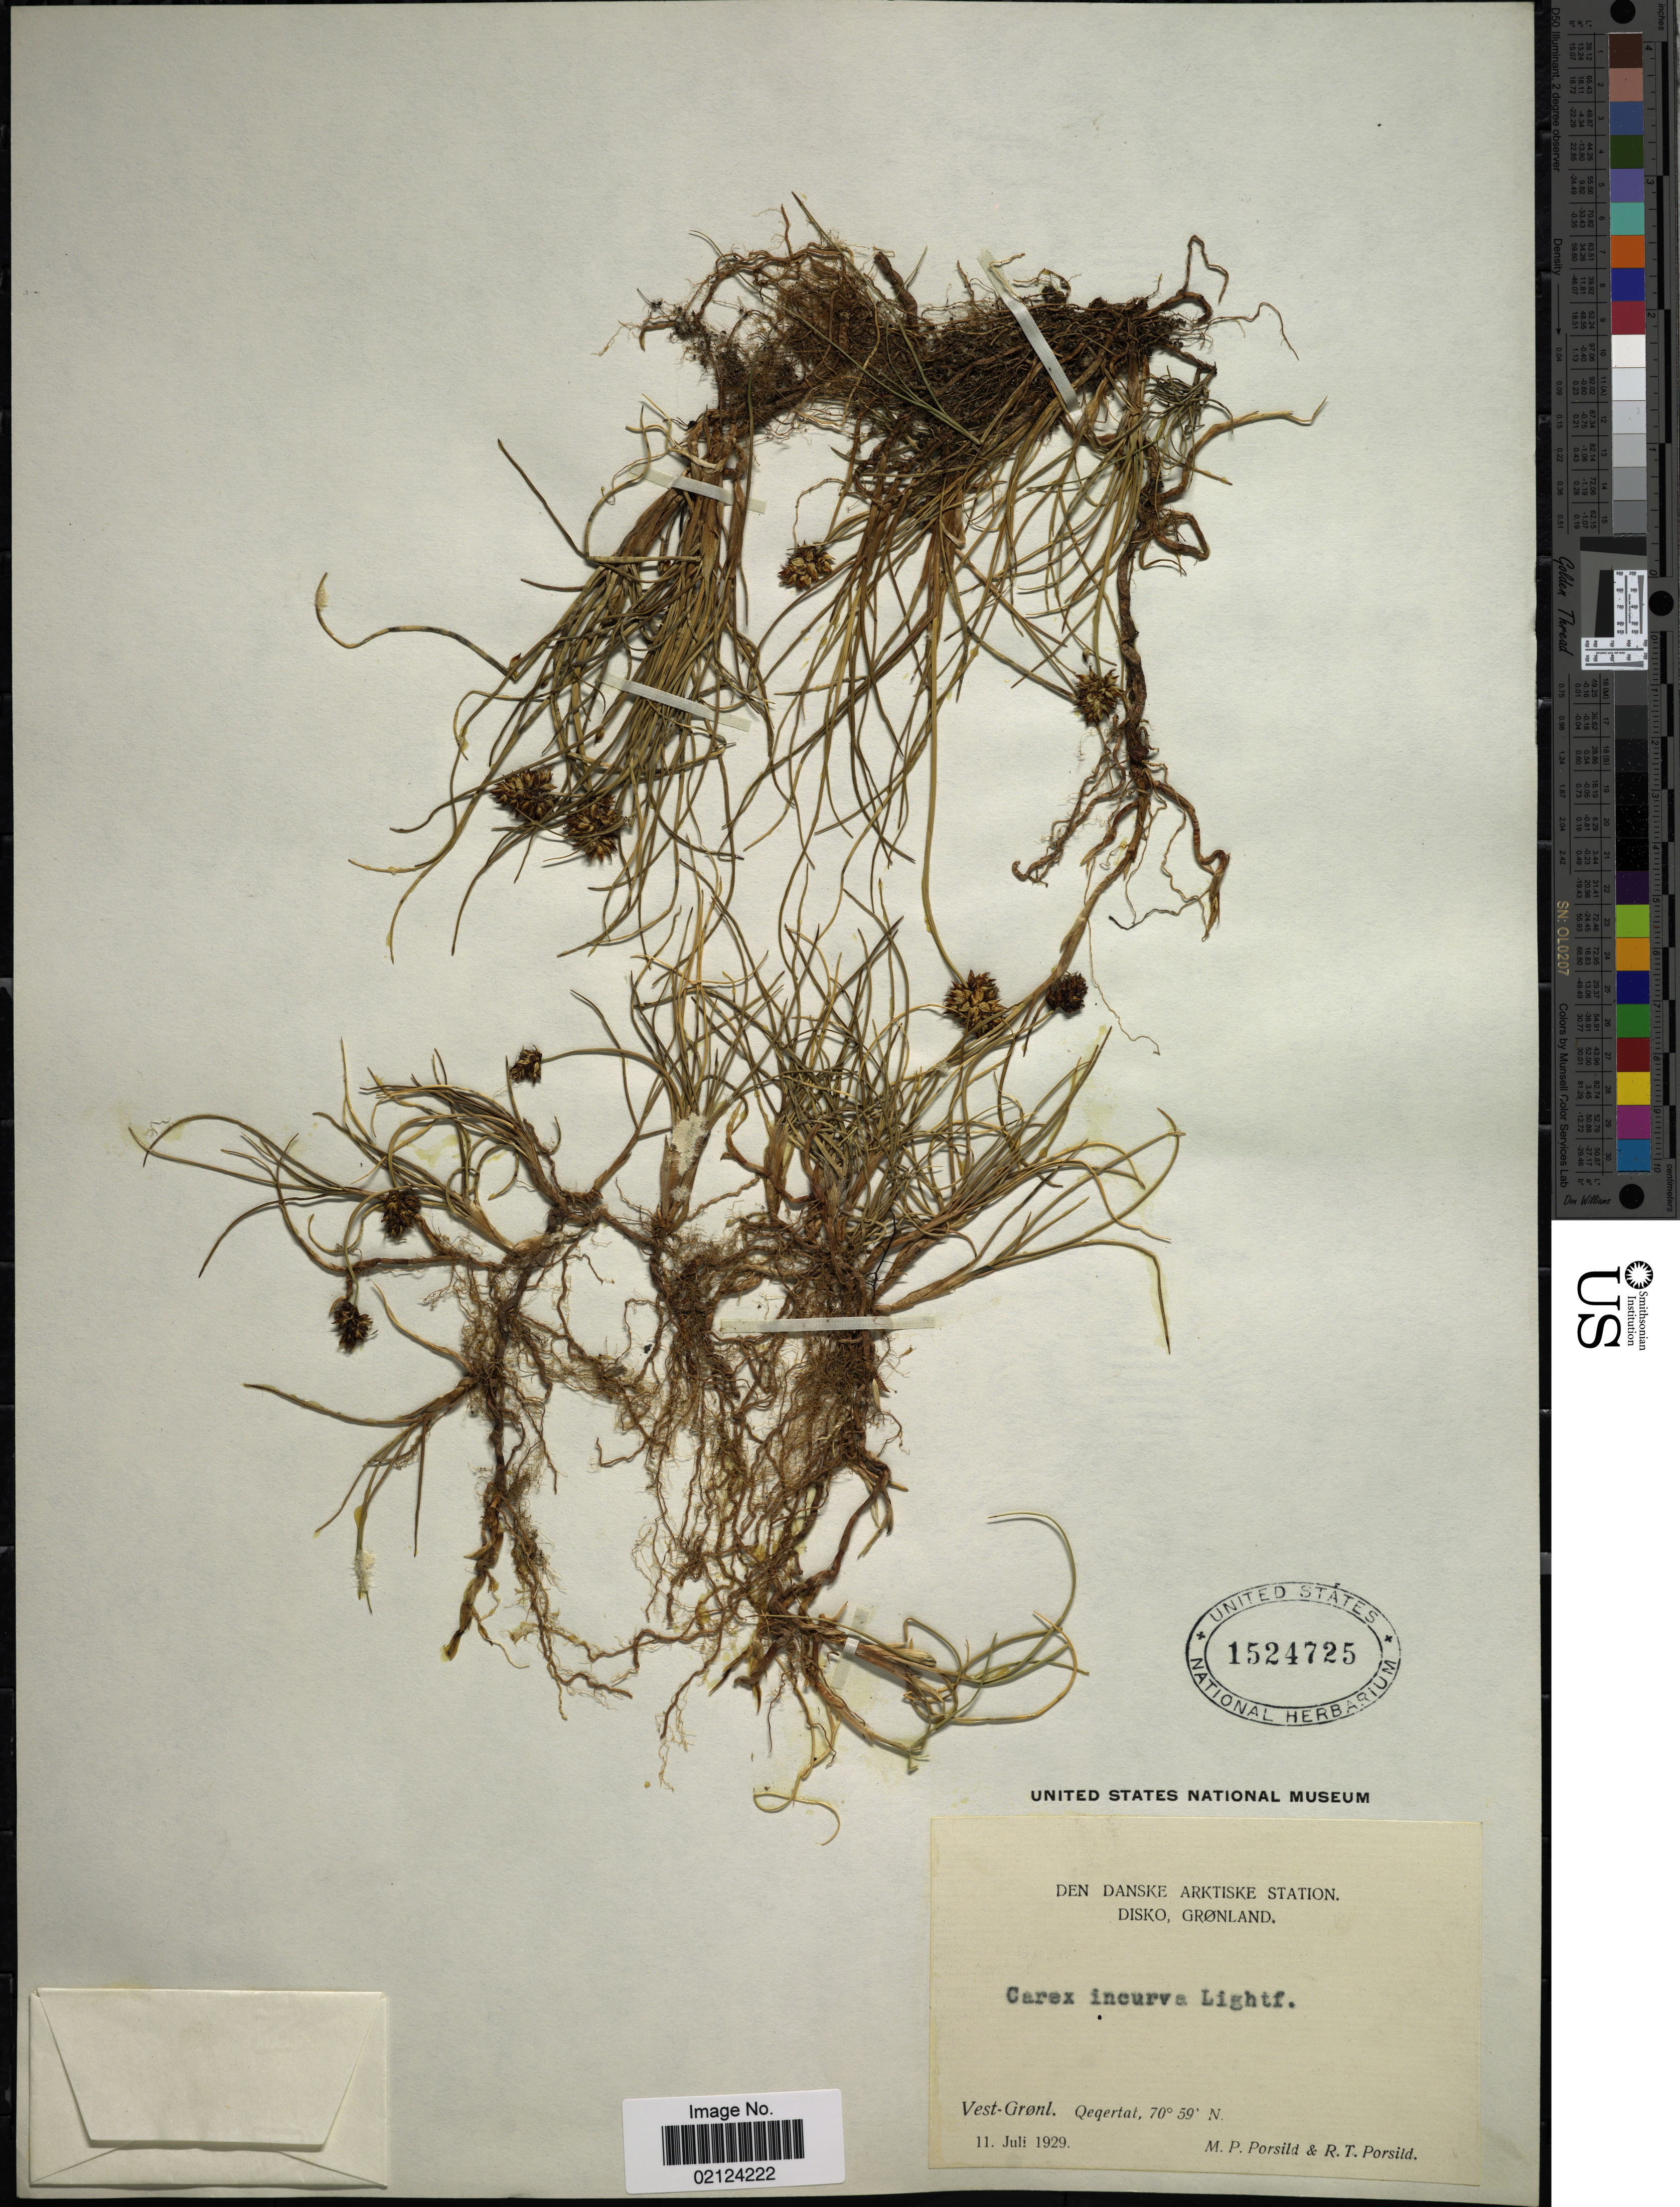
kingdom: Plantae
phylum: Tracheophyta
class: Liliopsida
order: Poales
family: Cyperaceae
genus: Carex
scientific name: Carex maritima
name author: Gunnerus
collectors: M. P. Porsild & R. T. Porsild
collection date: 1929-07-11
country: Greenland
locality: Disko, Gronland. Vest-Gronl. Qeqertat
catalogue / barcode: US 1524725